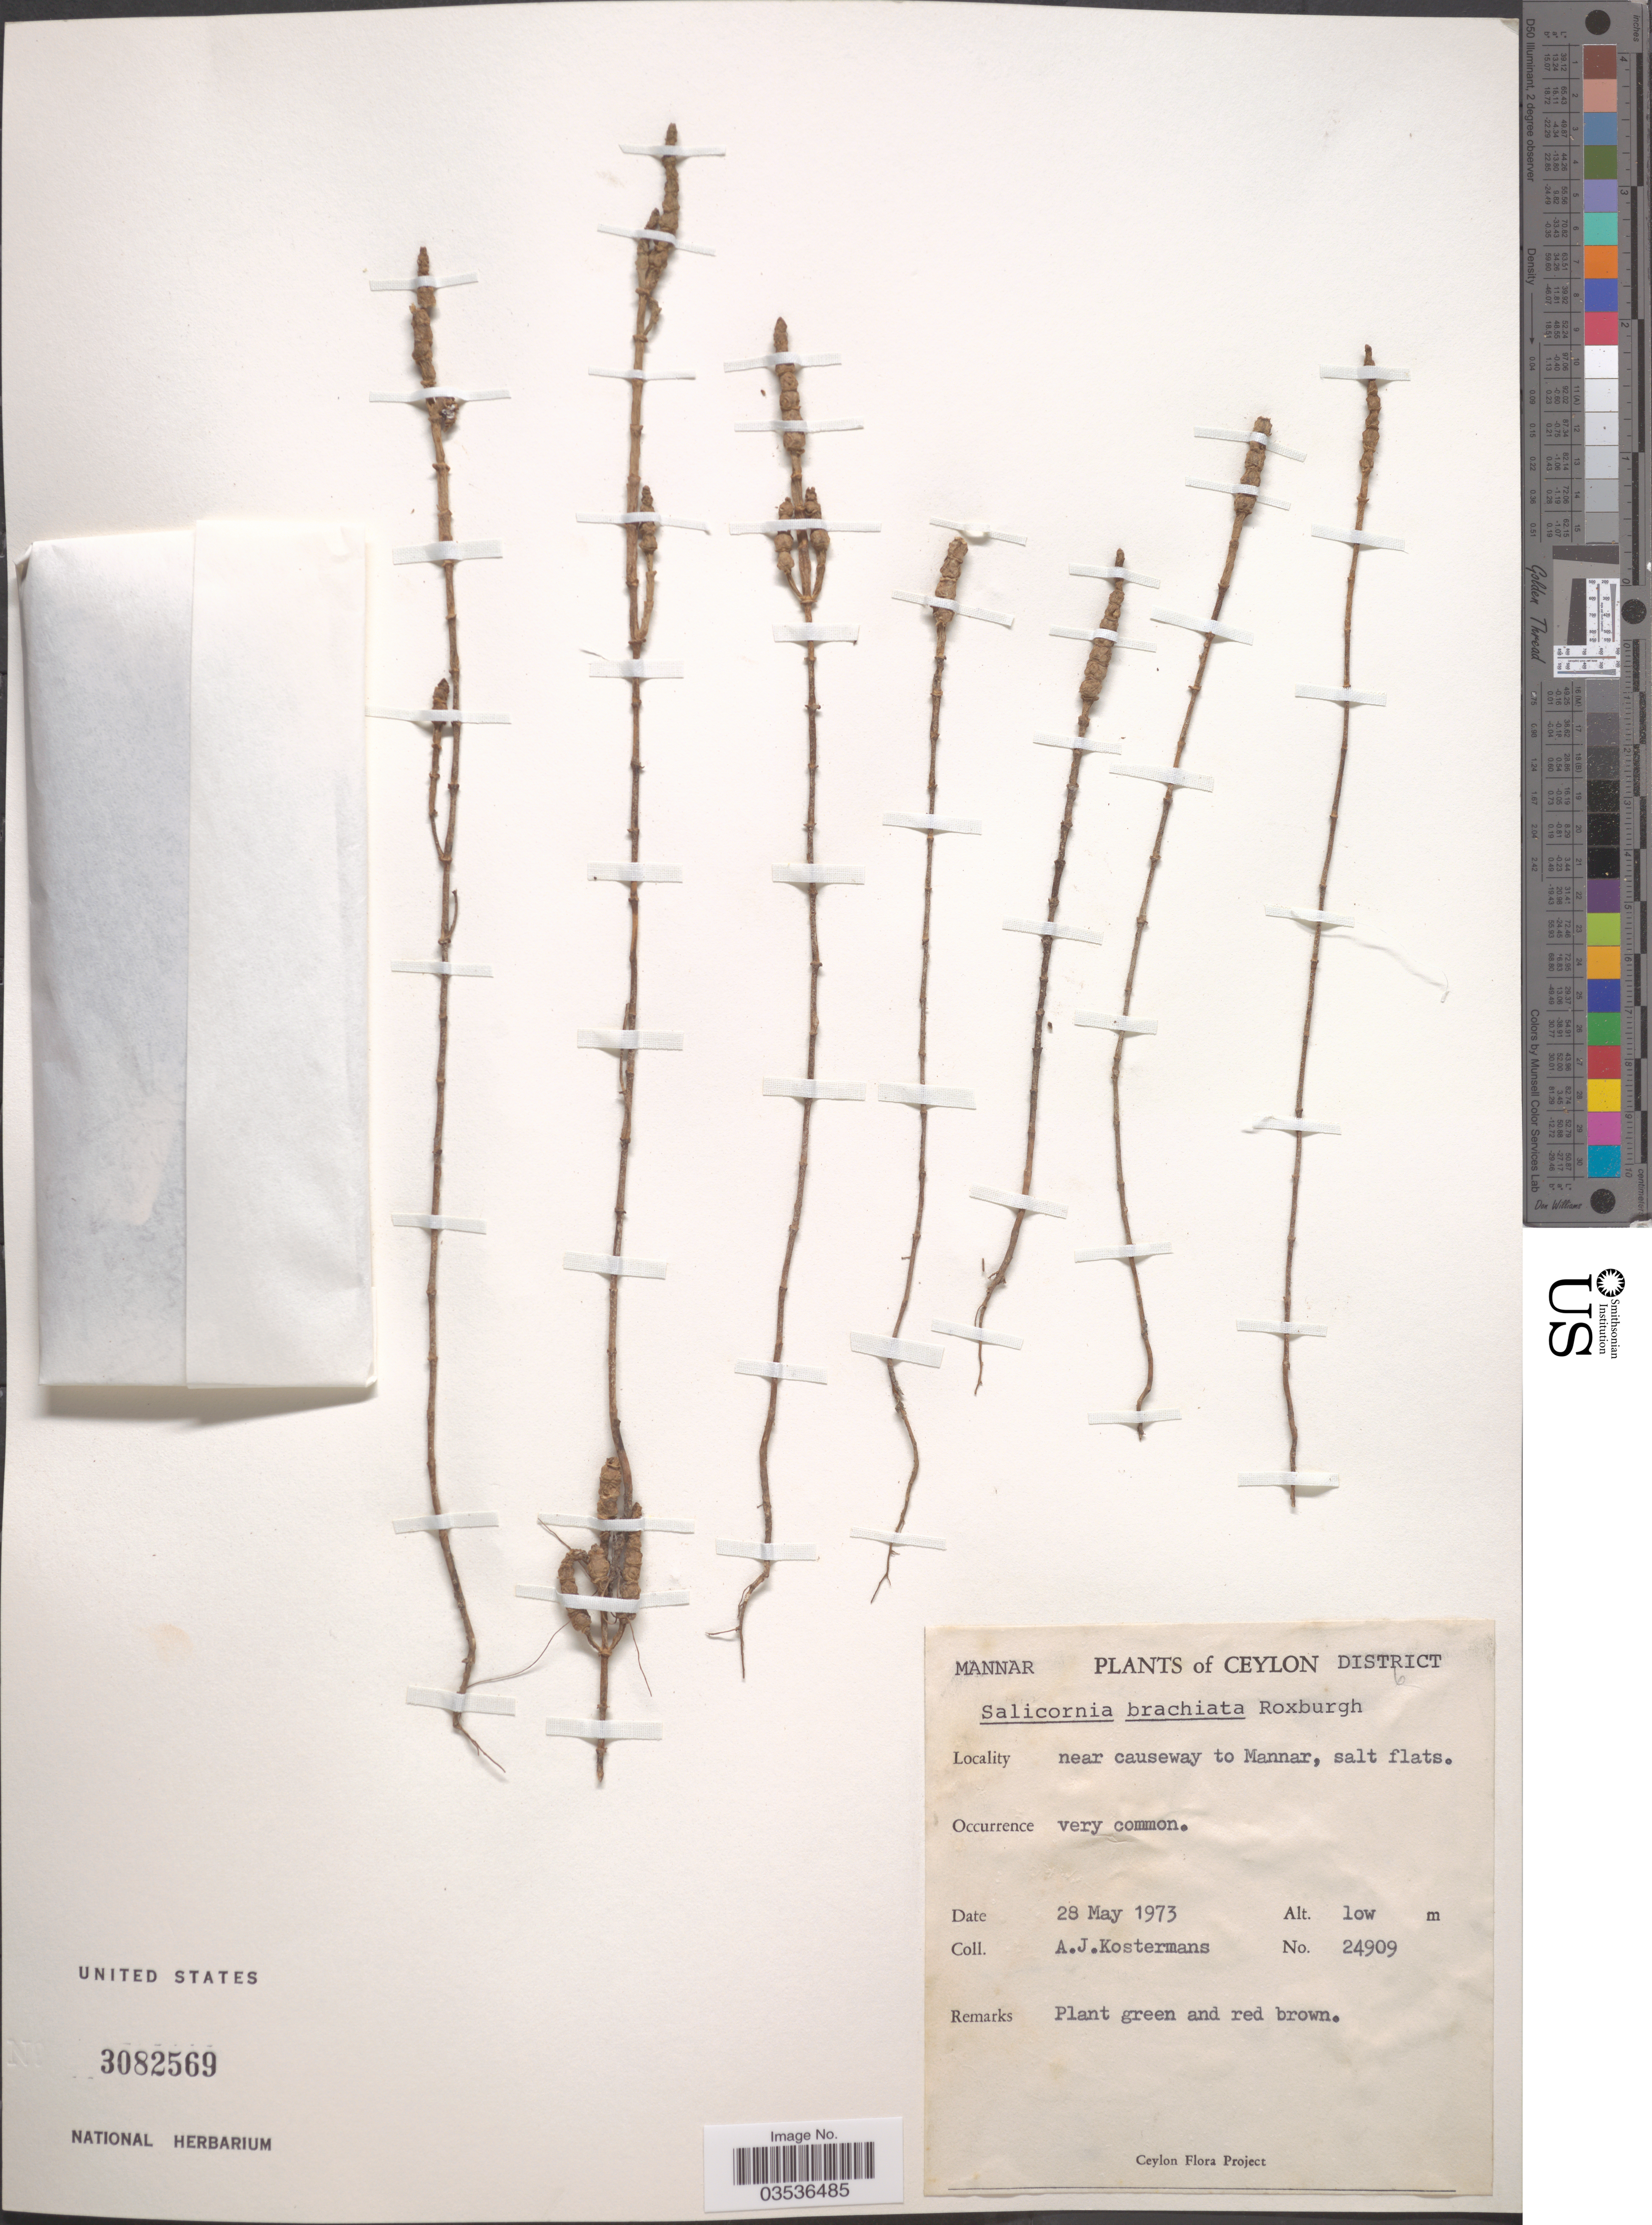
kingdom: Plantae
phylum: Tracheophyta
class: Magnoliopsida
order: Caryophyllales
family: Amaranthaceae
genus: Salicornia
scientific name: Salicornia brachiata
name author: Miq.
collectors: A. J. G. Kostermans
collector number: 24909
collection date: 1973-05-28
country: Sri Lanka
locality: Near causeway to Mannar. Ceylon Mannar District.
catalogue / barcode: US 3082569